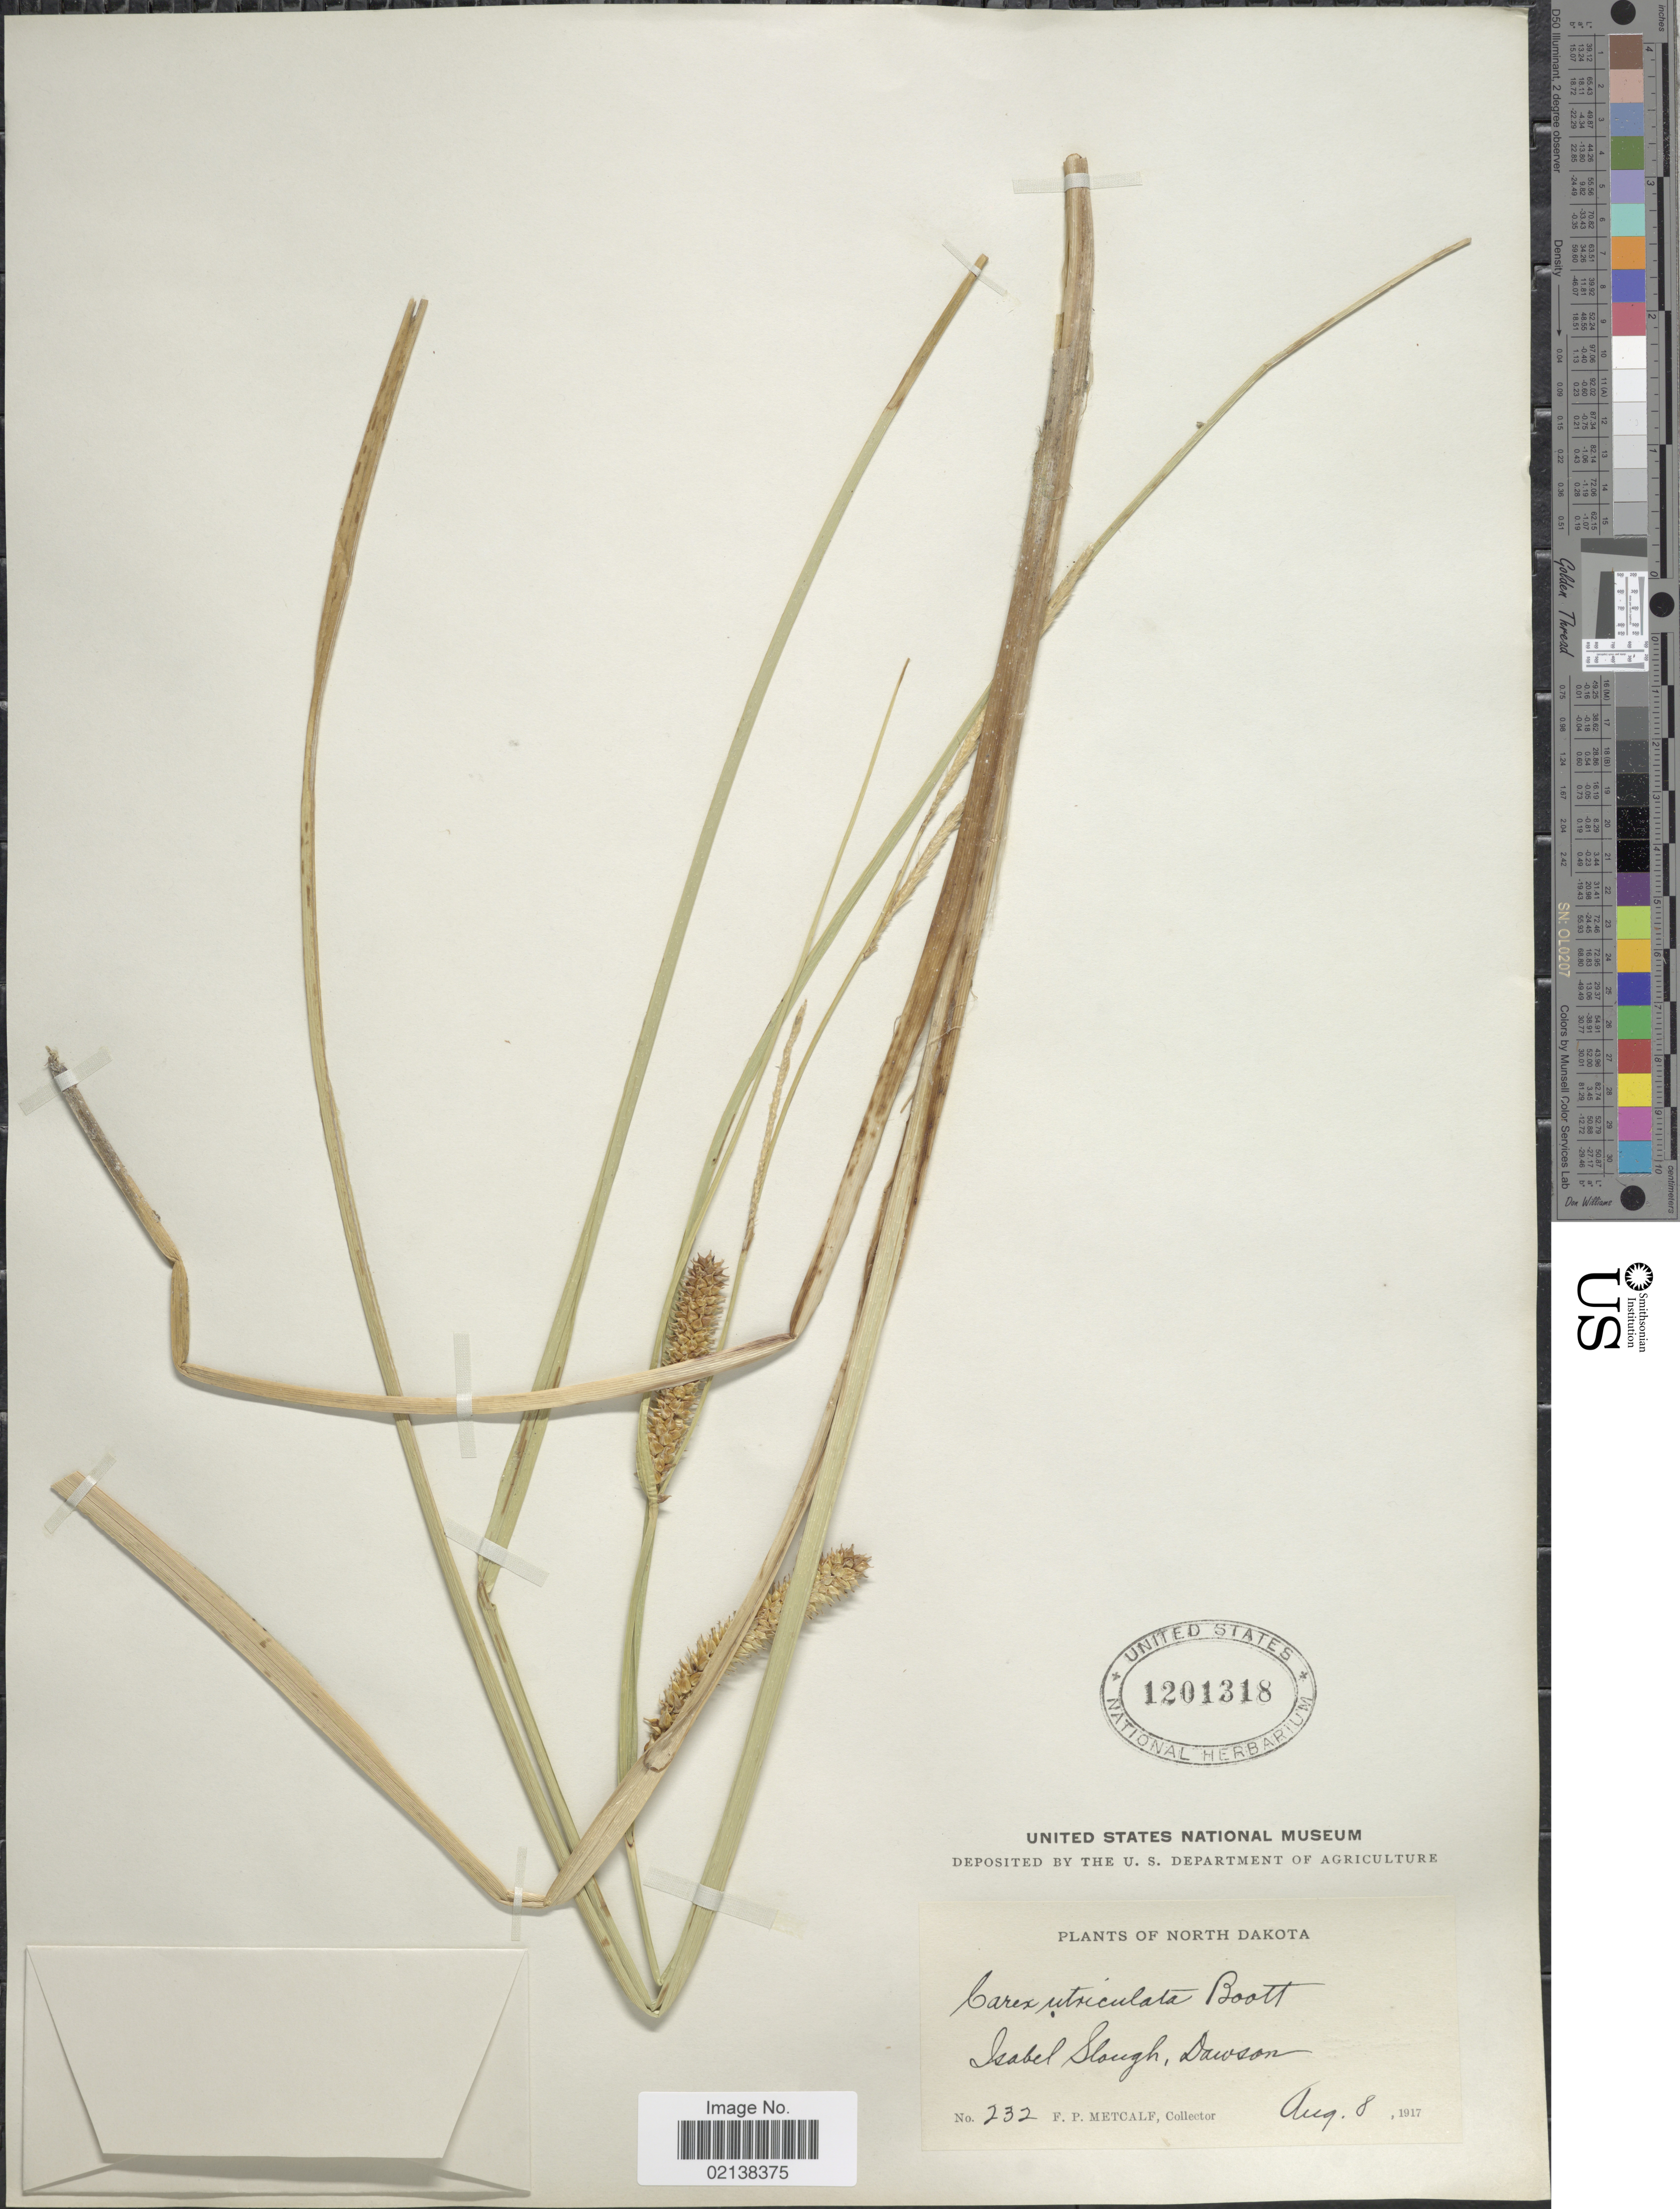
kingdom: Plantae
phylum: Tracheophyta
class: Liliopsida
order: Poales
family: Cyperaceae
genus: Carex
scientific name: Carex utriculata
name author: Boott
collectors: F. Metcalf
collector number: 232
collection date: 1917-08-08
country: United States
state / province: North Dakota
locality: Isabel Slough, Dawson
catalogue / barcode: US 1201318